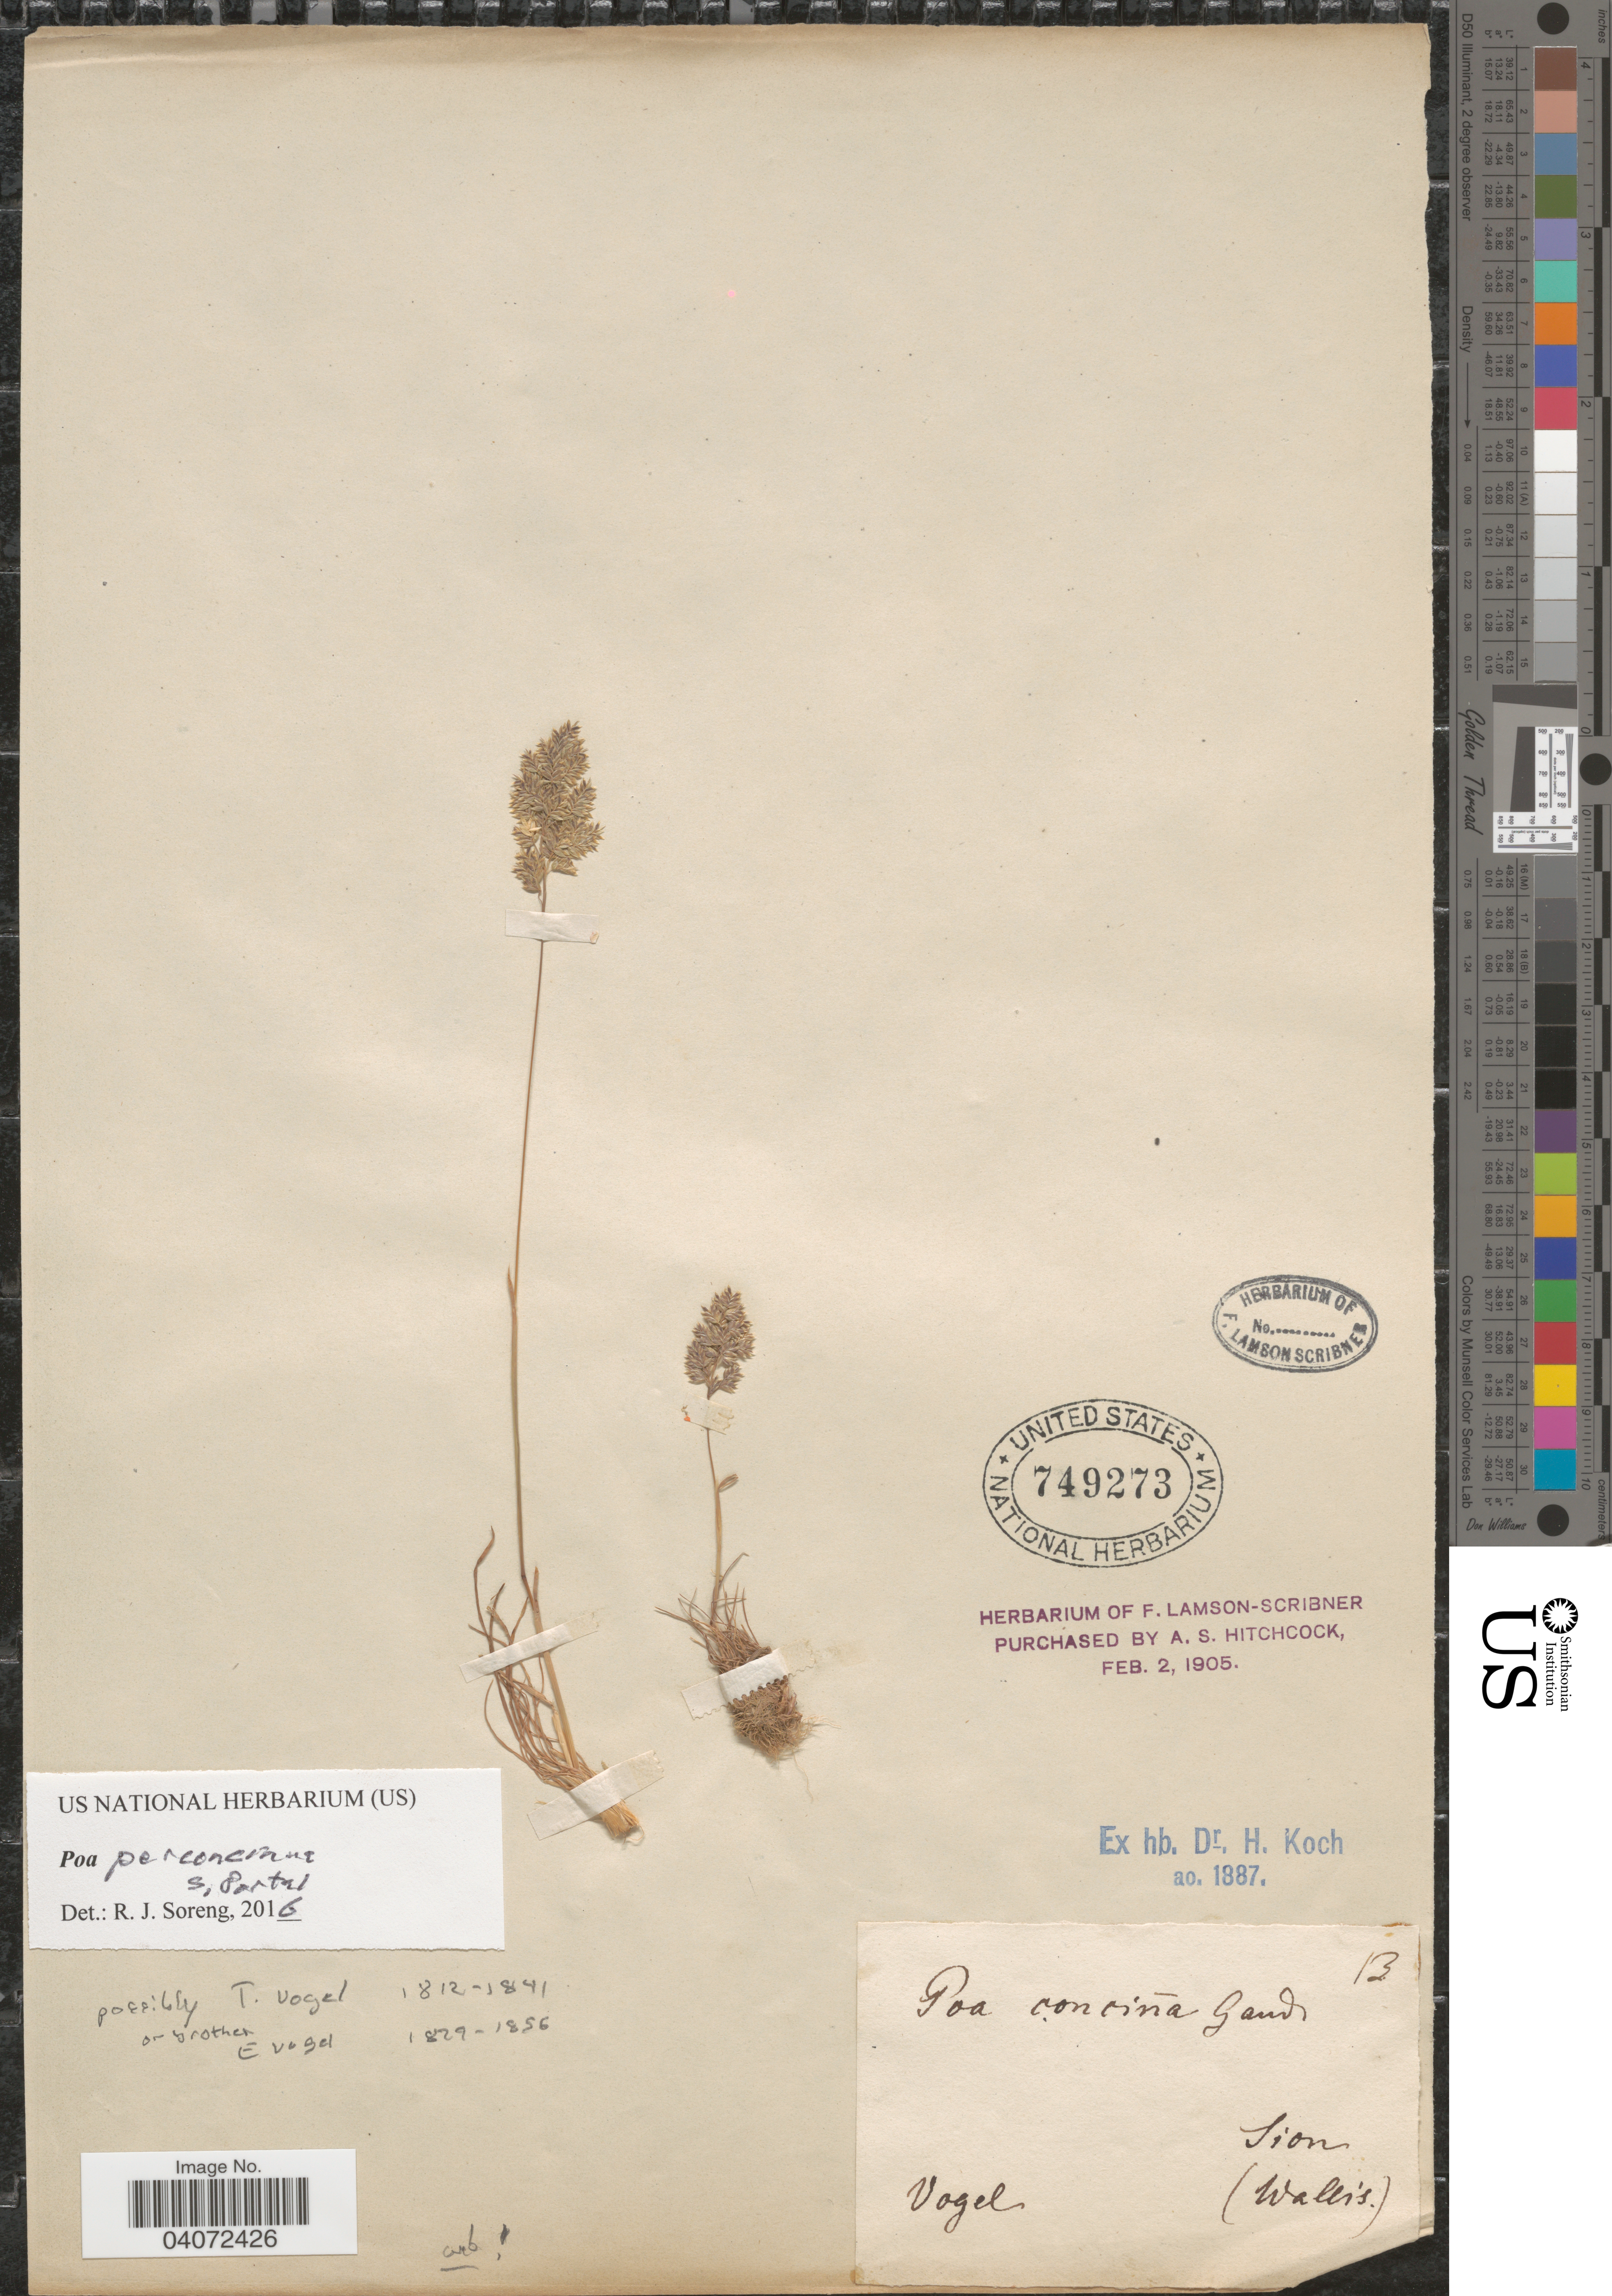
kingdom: Plantae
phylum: Tracheophyta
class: Liliopsida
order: Poales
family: Poaceae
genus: Poa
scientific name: Poa perconcinna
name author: J.R. Edm.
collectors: Vogel, --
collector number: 13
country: Switzerland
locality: Sion (Waleis).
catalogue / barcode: US 749273